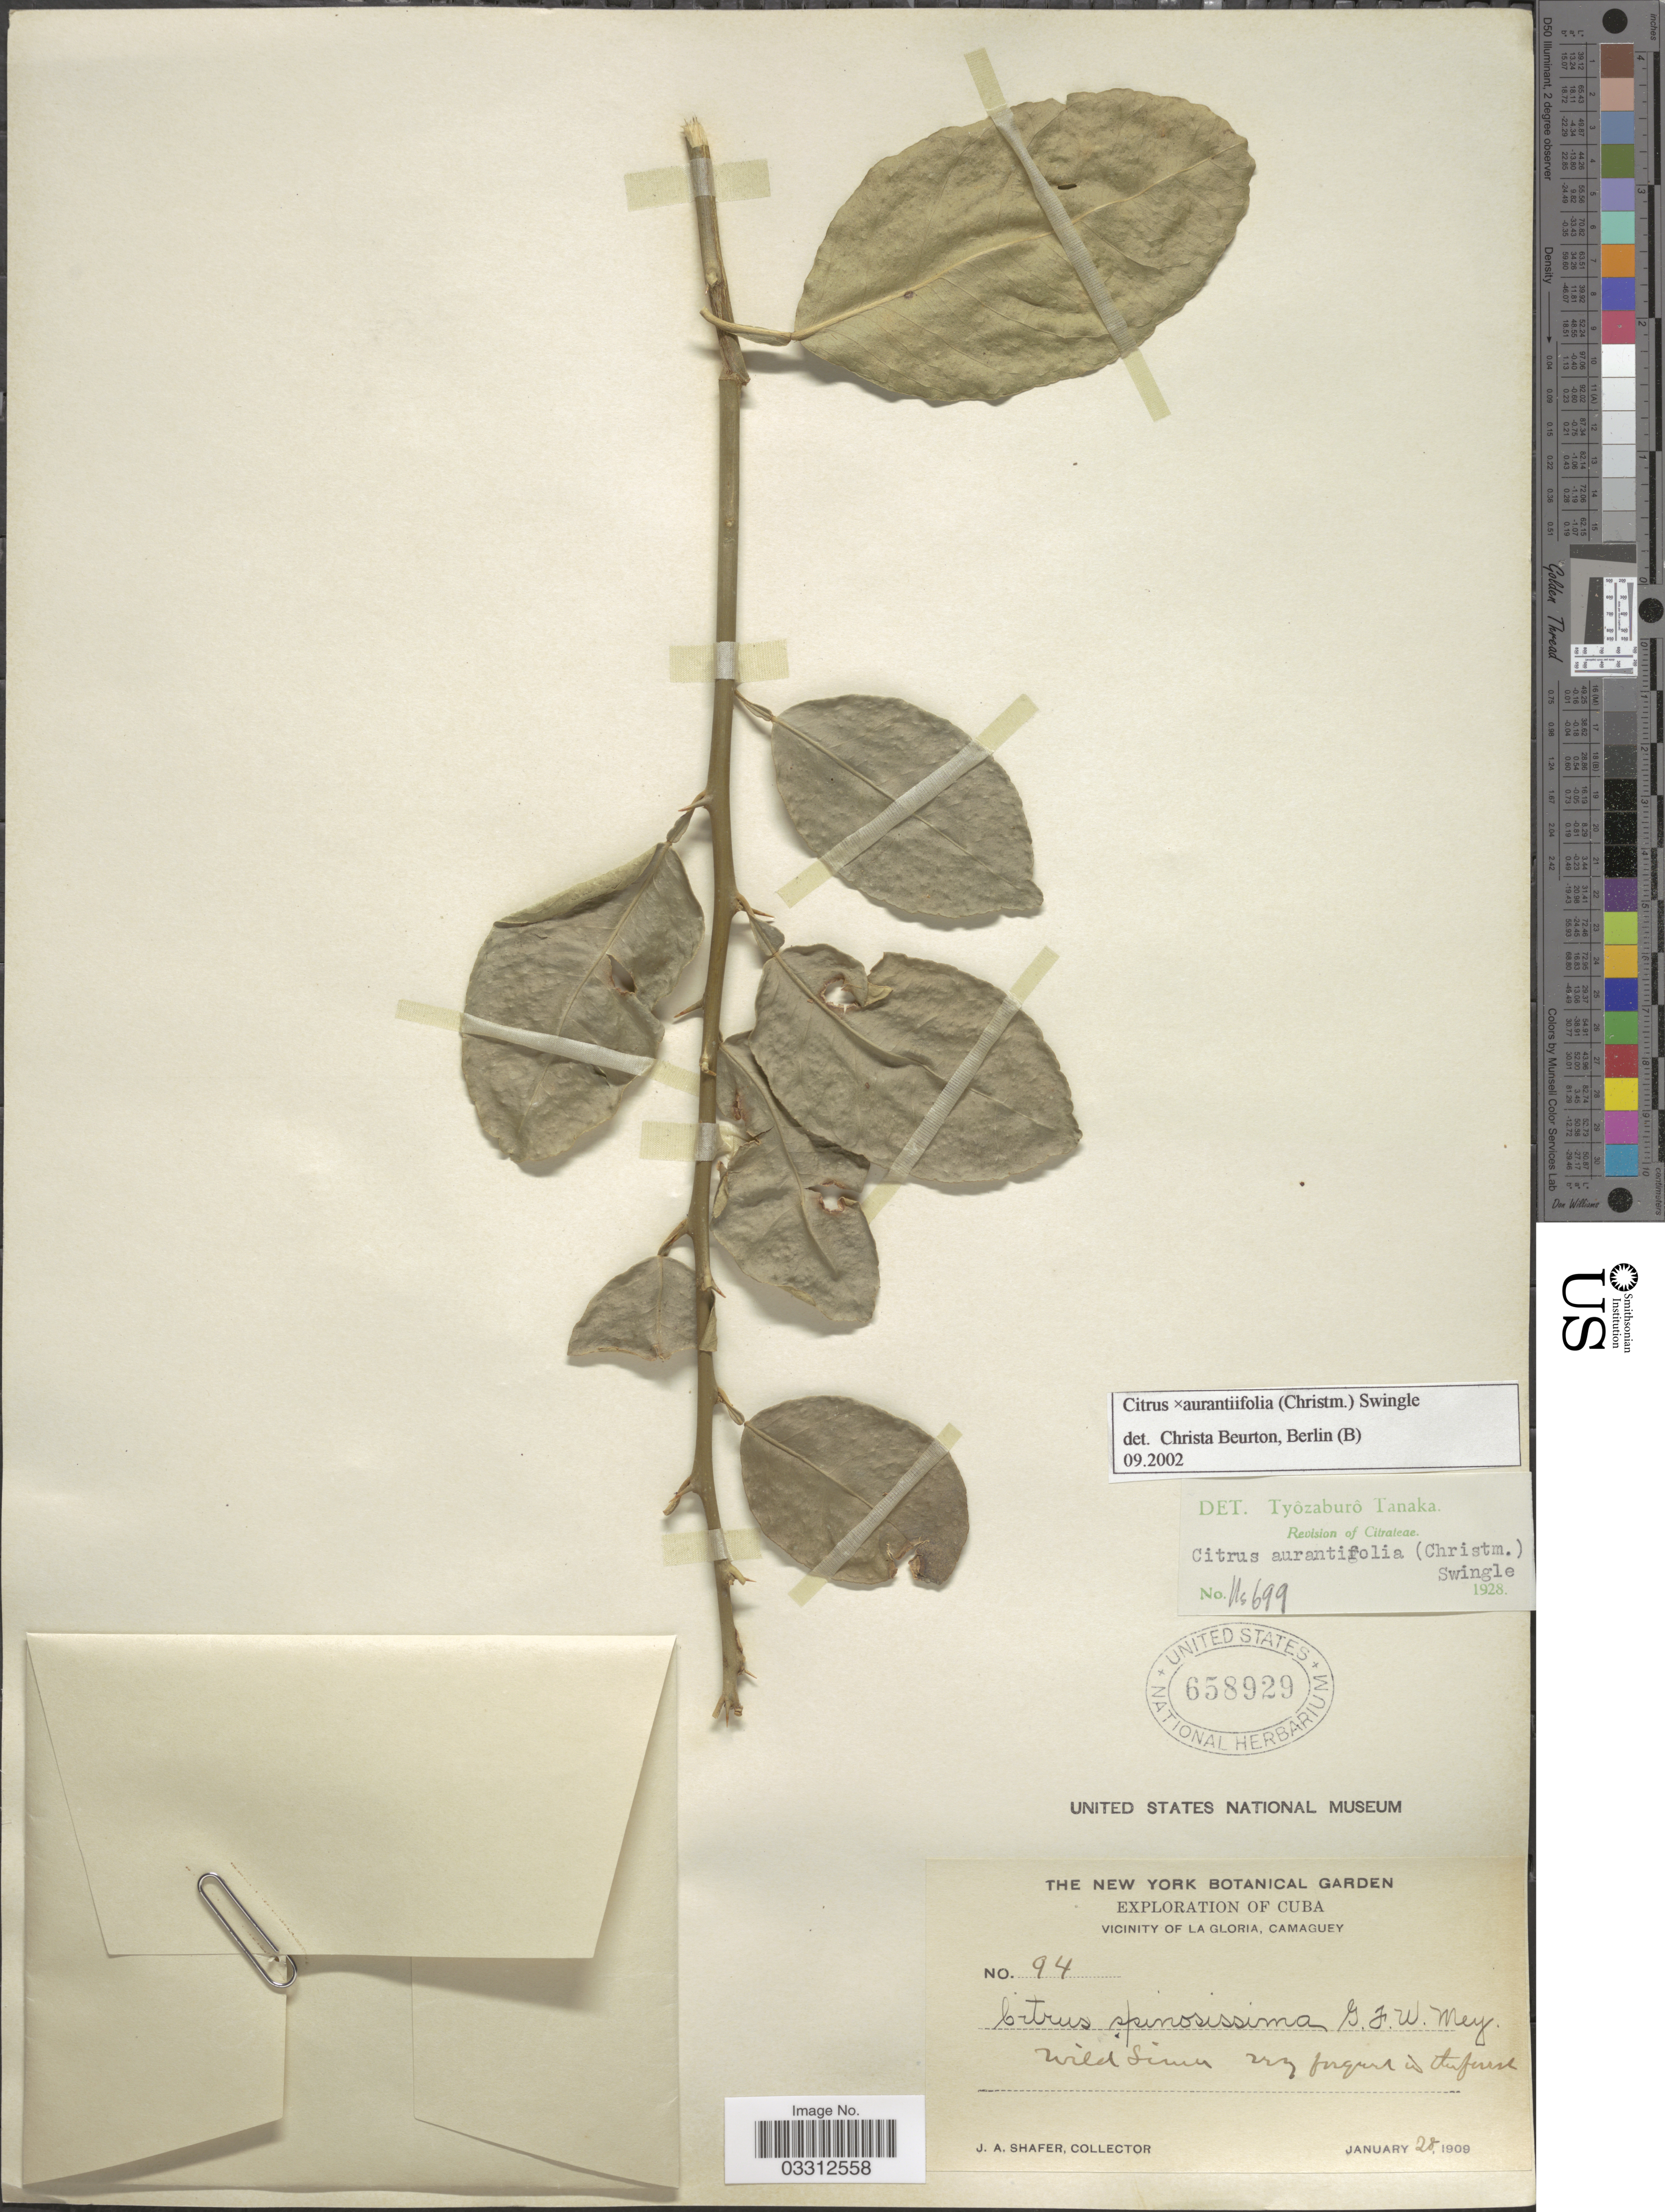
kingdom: Plantae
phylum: Tracheophyta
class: Magnoliopsida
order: Sapindales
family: Rutaceae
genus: Citrus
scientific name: Citrus x aurantifolia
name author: (Christm.) Swingle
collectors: J. A. Shafer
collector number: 94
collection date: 1909-01-28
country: Cuba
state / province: Camagüey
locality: Vicinity of La Gloria.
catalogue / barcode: US 658929